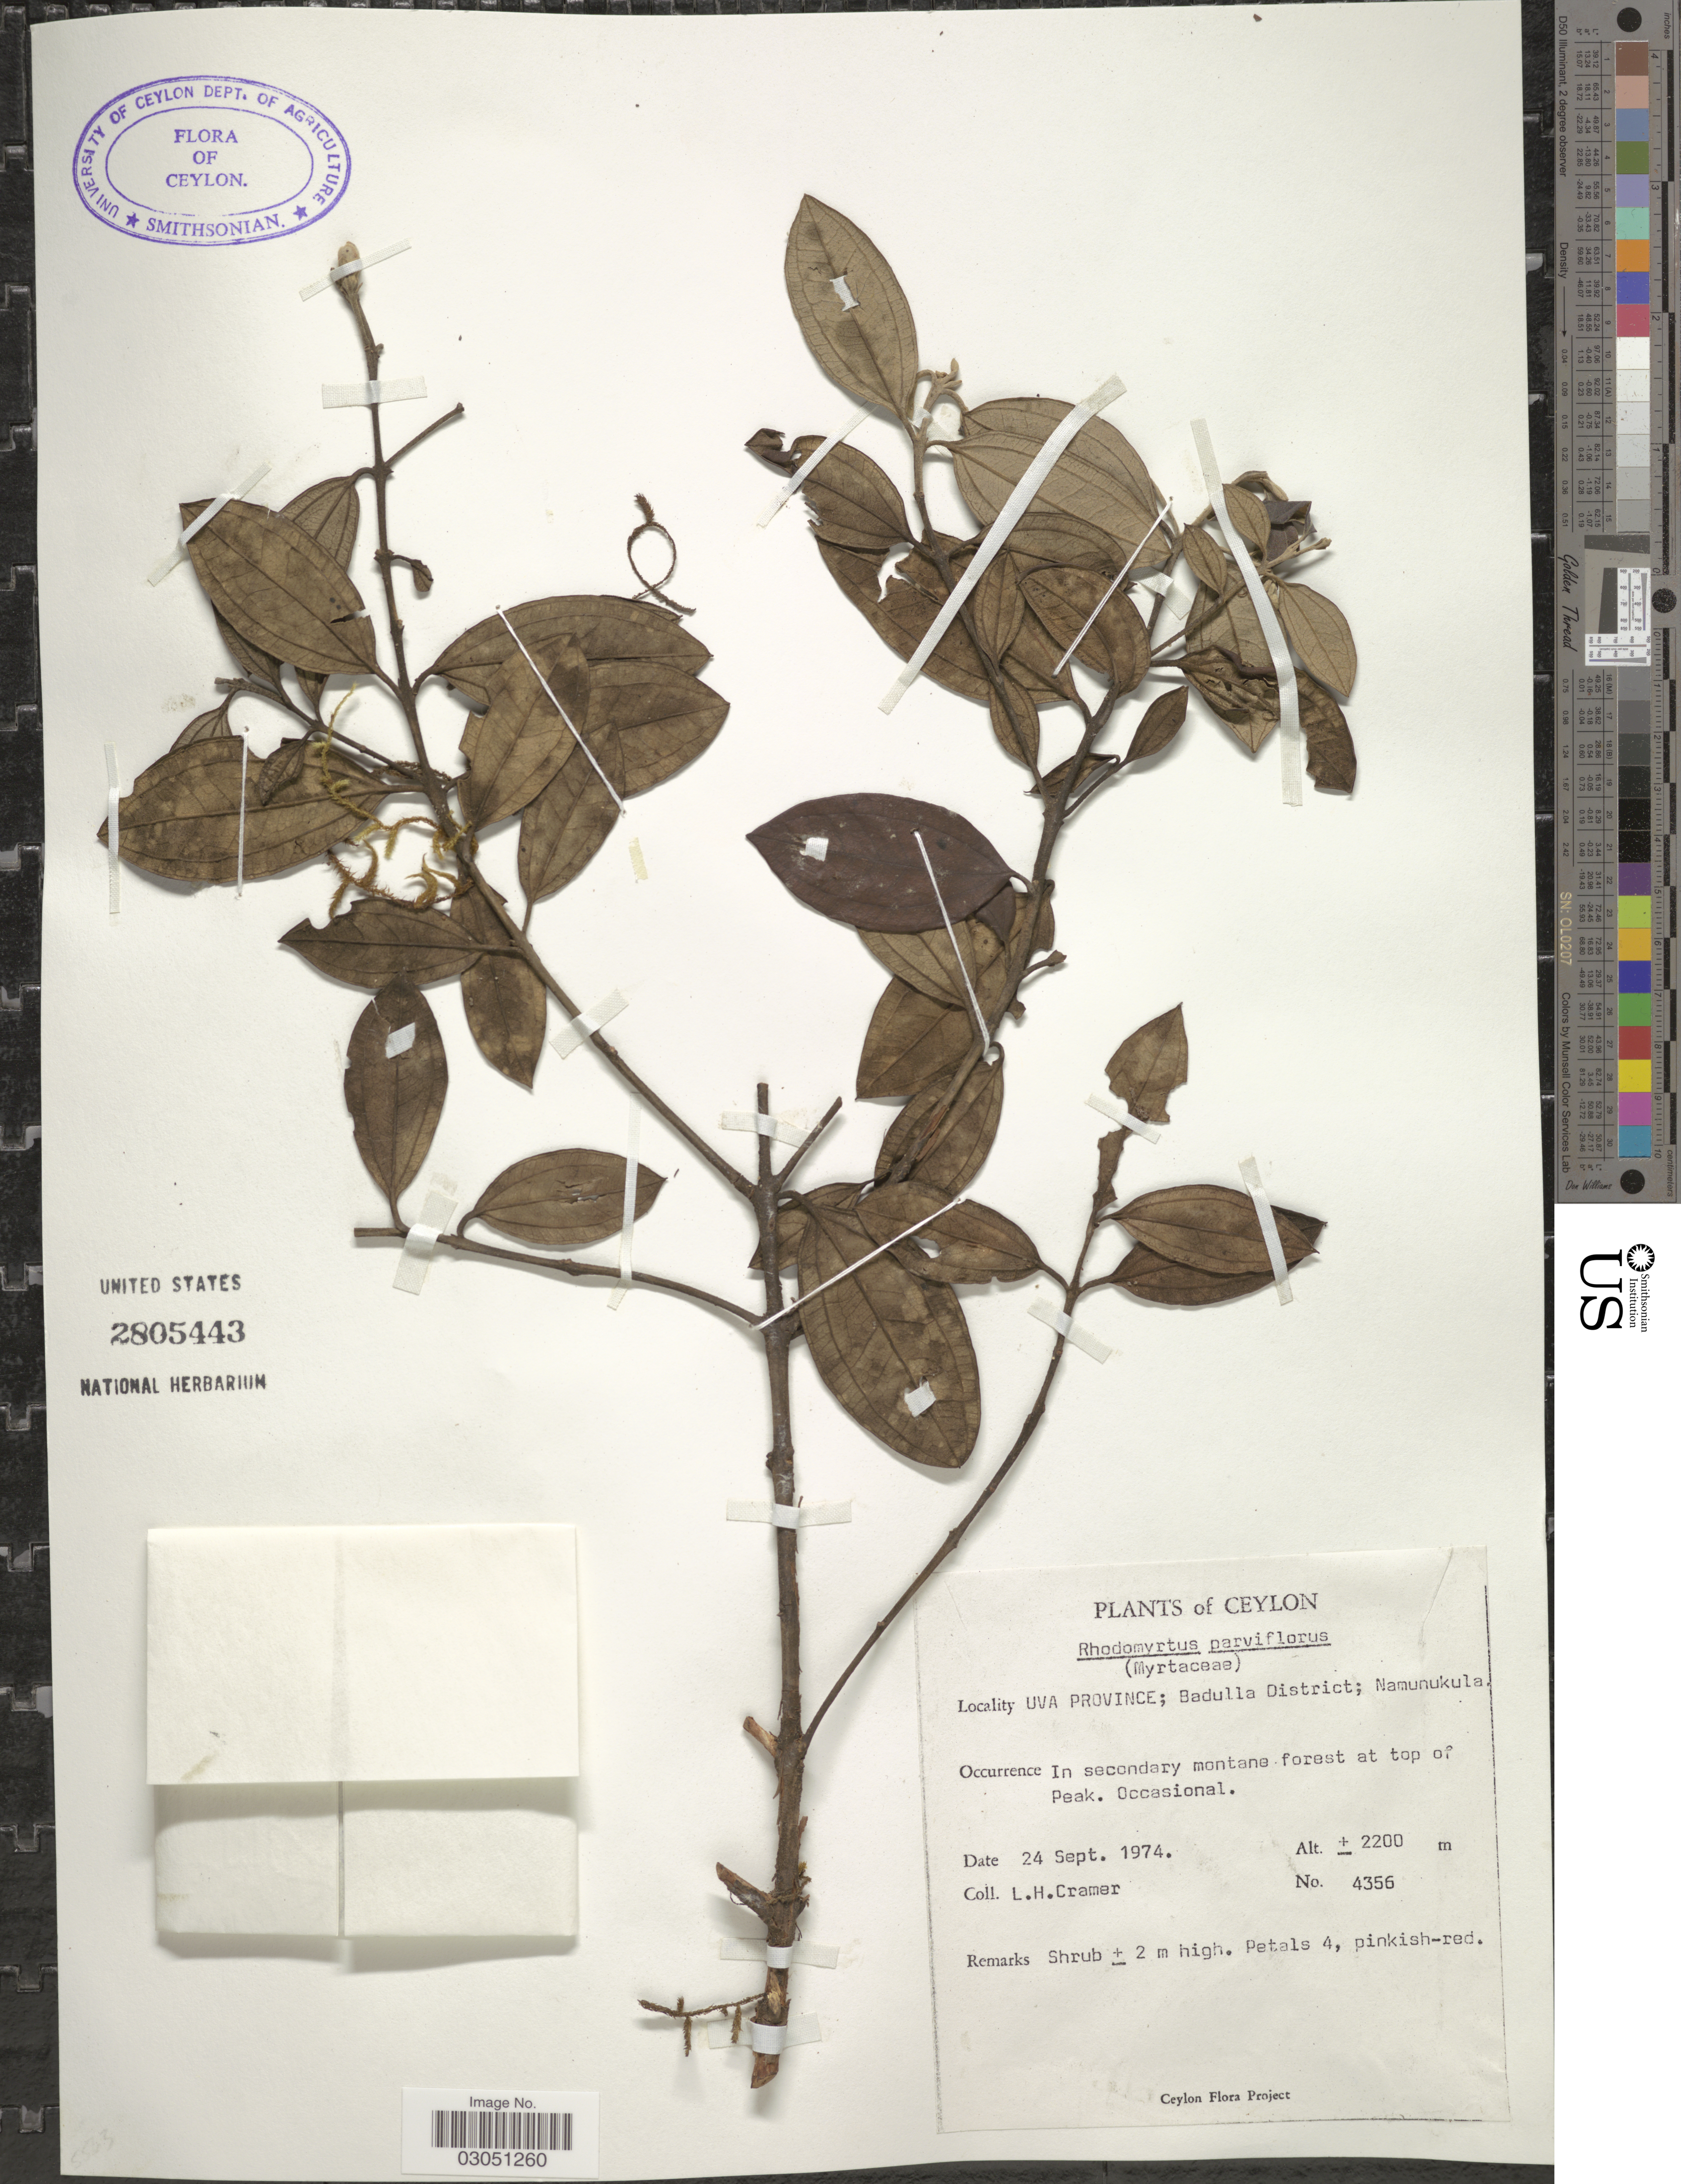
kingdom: Plantae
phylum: Tracheophyta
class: Magnoliopsida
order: Myrtales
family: Myrtaceae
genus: Rhodomyrtus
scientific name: Rhodomyrtus parviflora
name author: Alston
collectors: L. H. Cramer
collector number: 4356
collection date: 1974-09-24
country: Sri Lanka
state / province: Uva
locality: Ceylon, Badulla District; Namunukula. In secondary montane forest at top of Peak.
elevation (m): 2200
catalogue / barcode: US 2805443